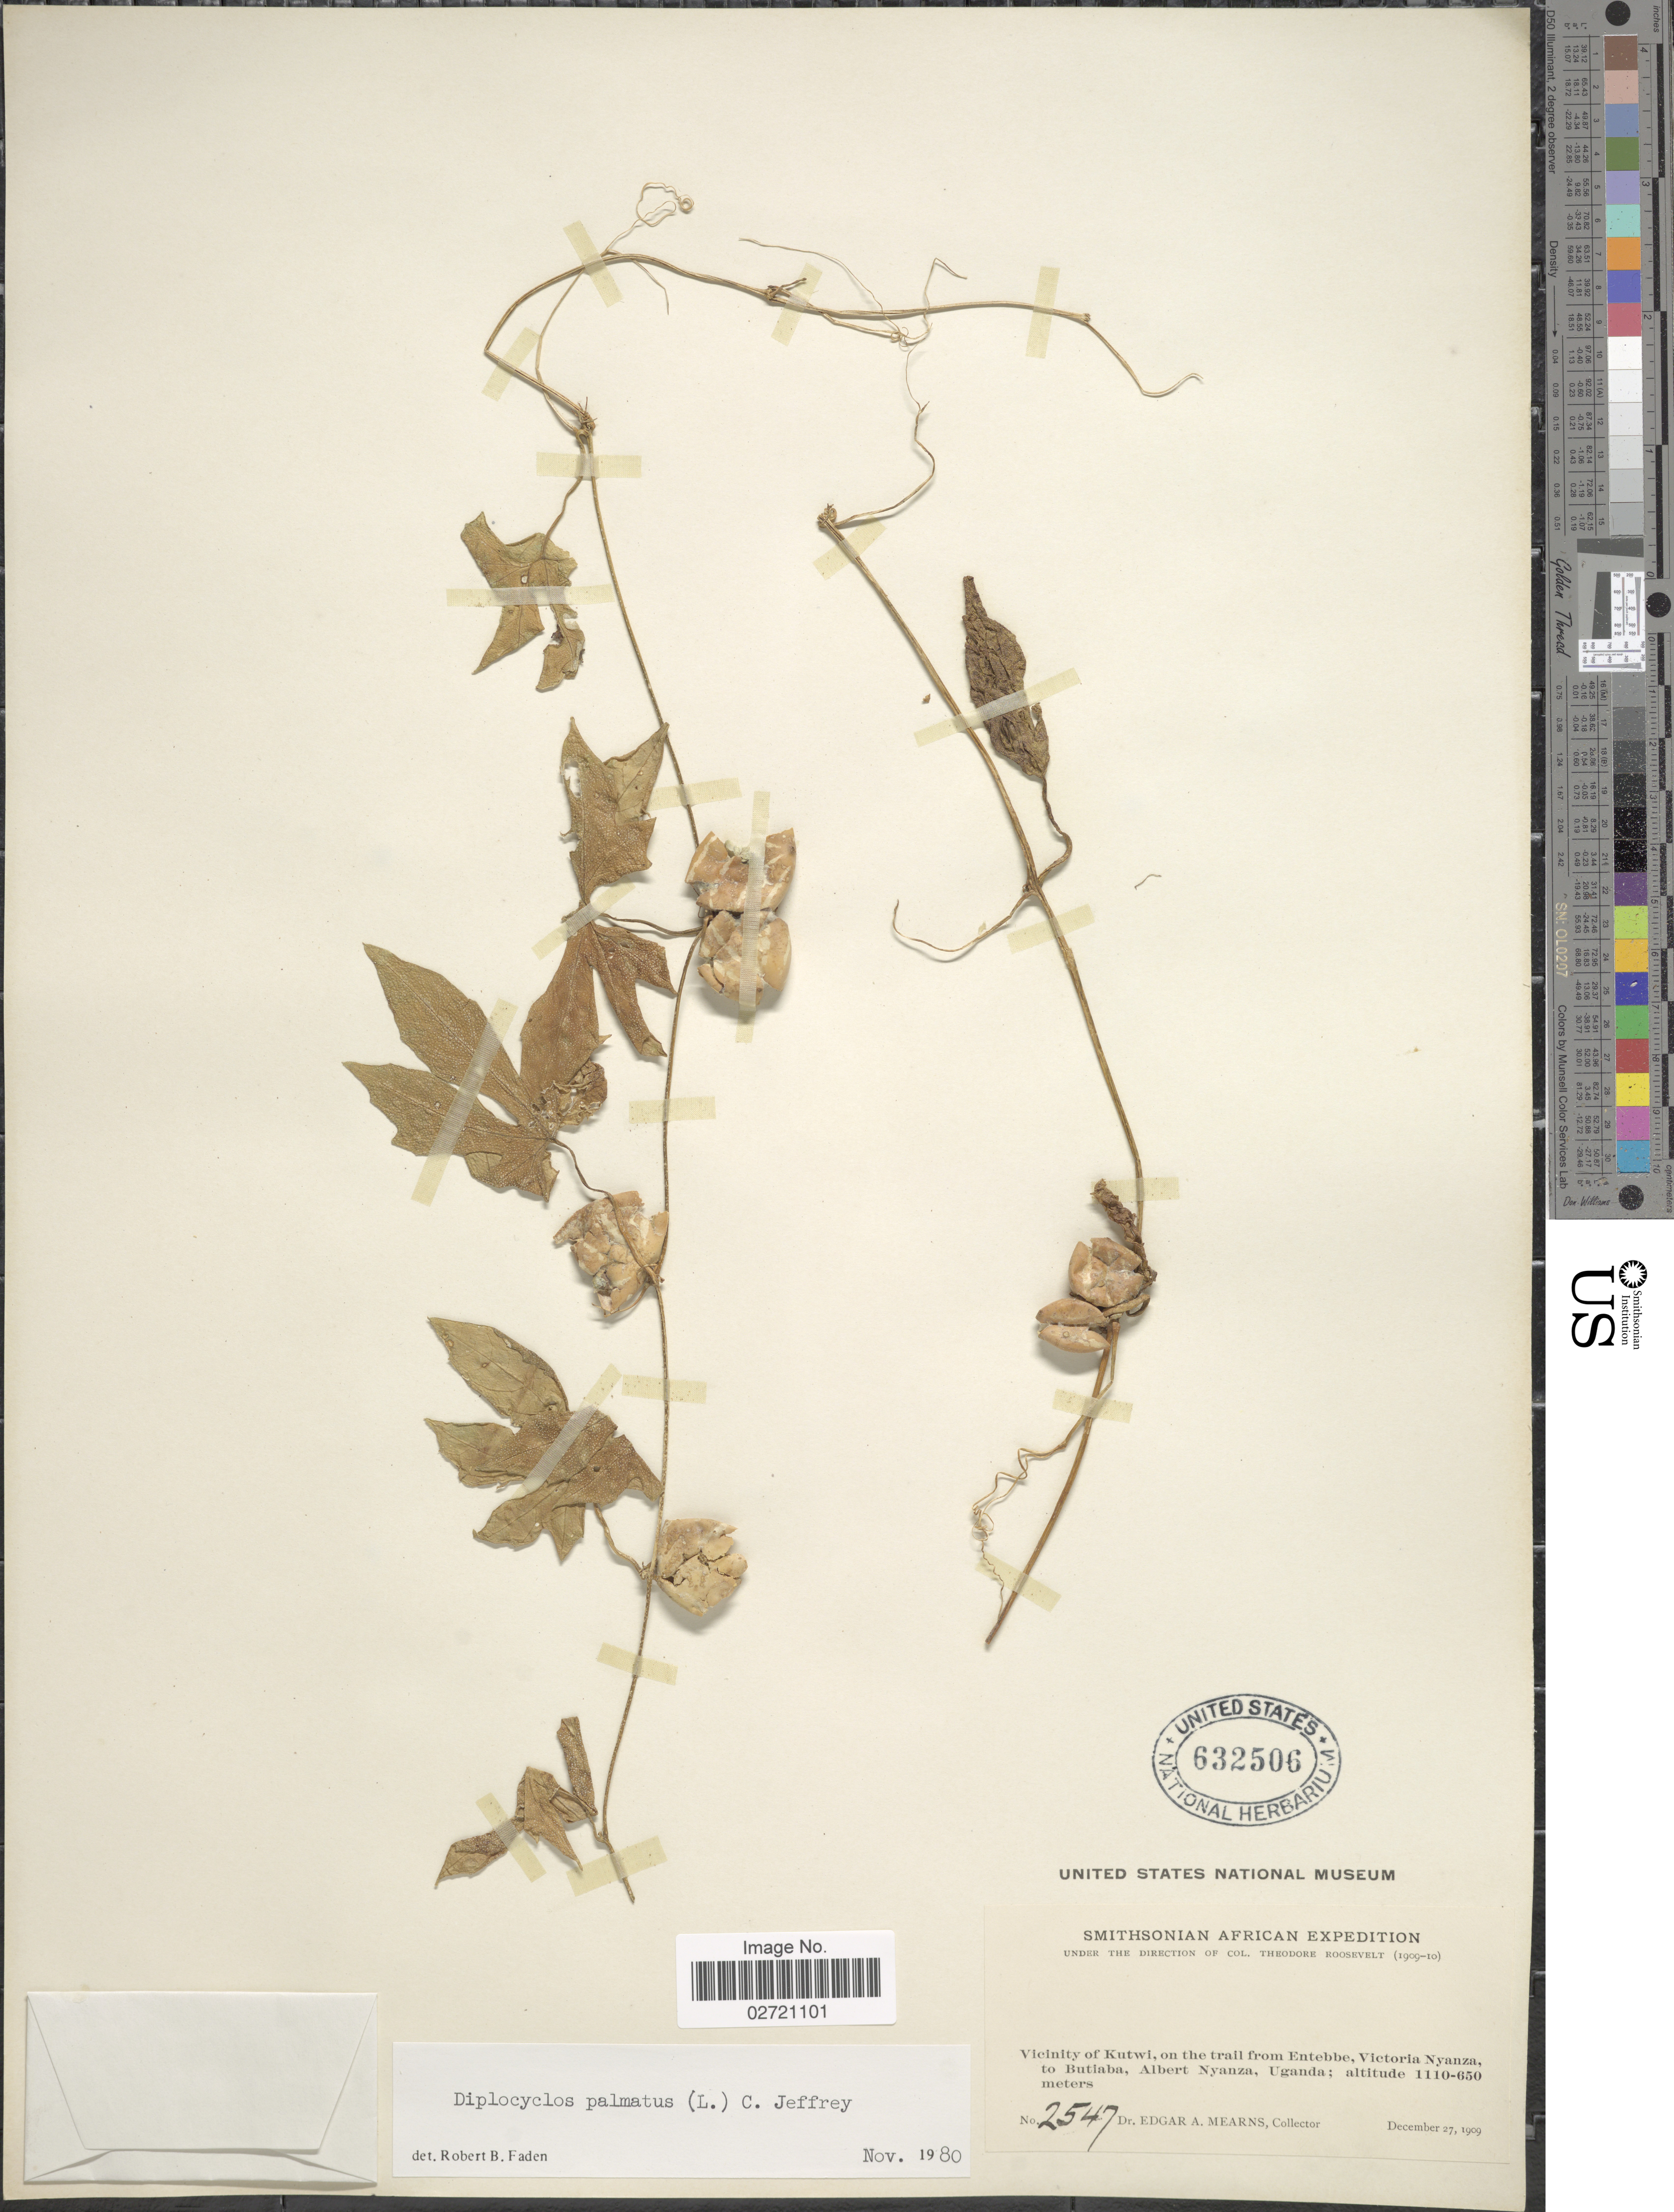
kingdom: Plantae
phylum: Tracheophyta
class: Magnoliopsida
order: Cucurbitales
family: Cucurbitaceae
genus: Diplocyclos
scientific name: Diplocyclos palmatus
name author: (L.) C. Jeffrey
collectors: E. A. Mearns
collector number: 2547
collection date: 1909-12-27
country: Uganda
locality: Vicinity of Kutwi, on the trail from Entebbe, Victoria Nyanza, to Butiaba, Albert Nyanza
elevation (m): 650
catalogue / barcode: US 632506